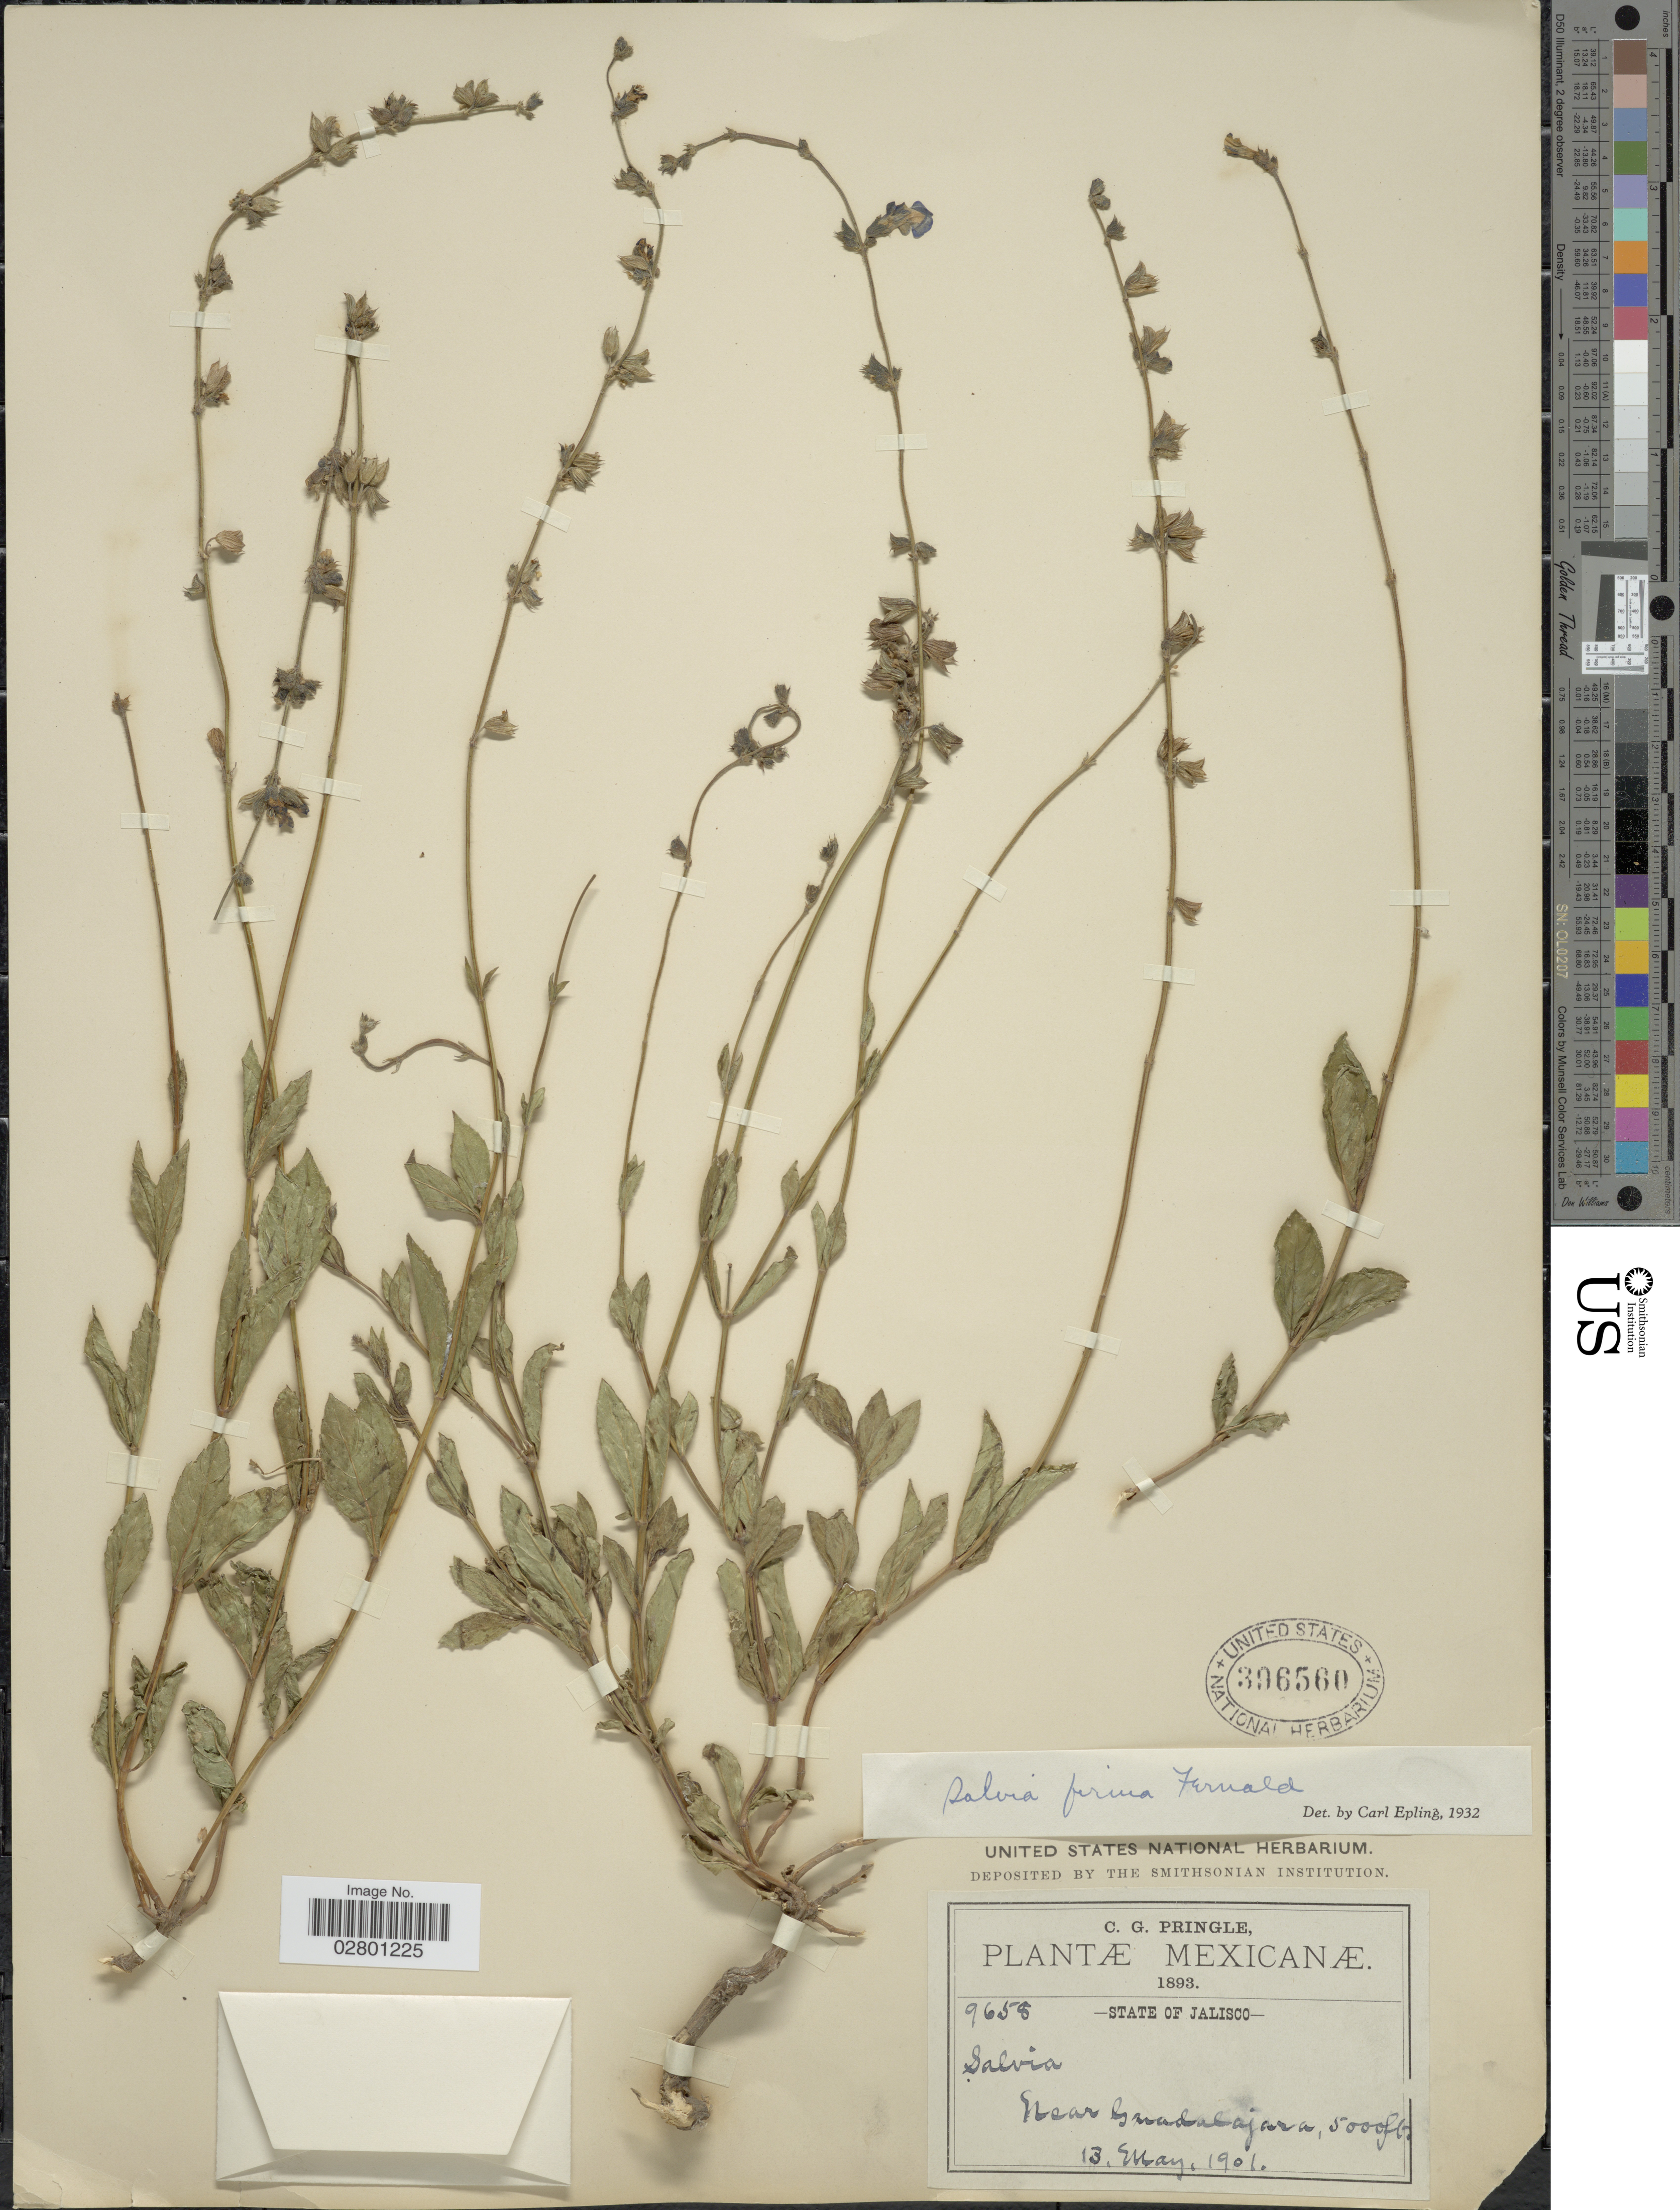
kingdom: Plantae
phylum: Tracheophyta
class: Magnoliopsida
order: Lamiales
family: Lamiaceae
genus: Salvia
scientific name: Salvia firma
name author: Fernald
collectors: C. G. Pringle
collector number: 9658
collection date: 1901-05-13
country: Mexico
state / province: Jalisco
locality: Mexicanæ. Near Guadalajara.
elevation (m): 1524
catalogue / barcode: US 396560